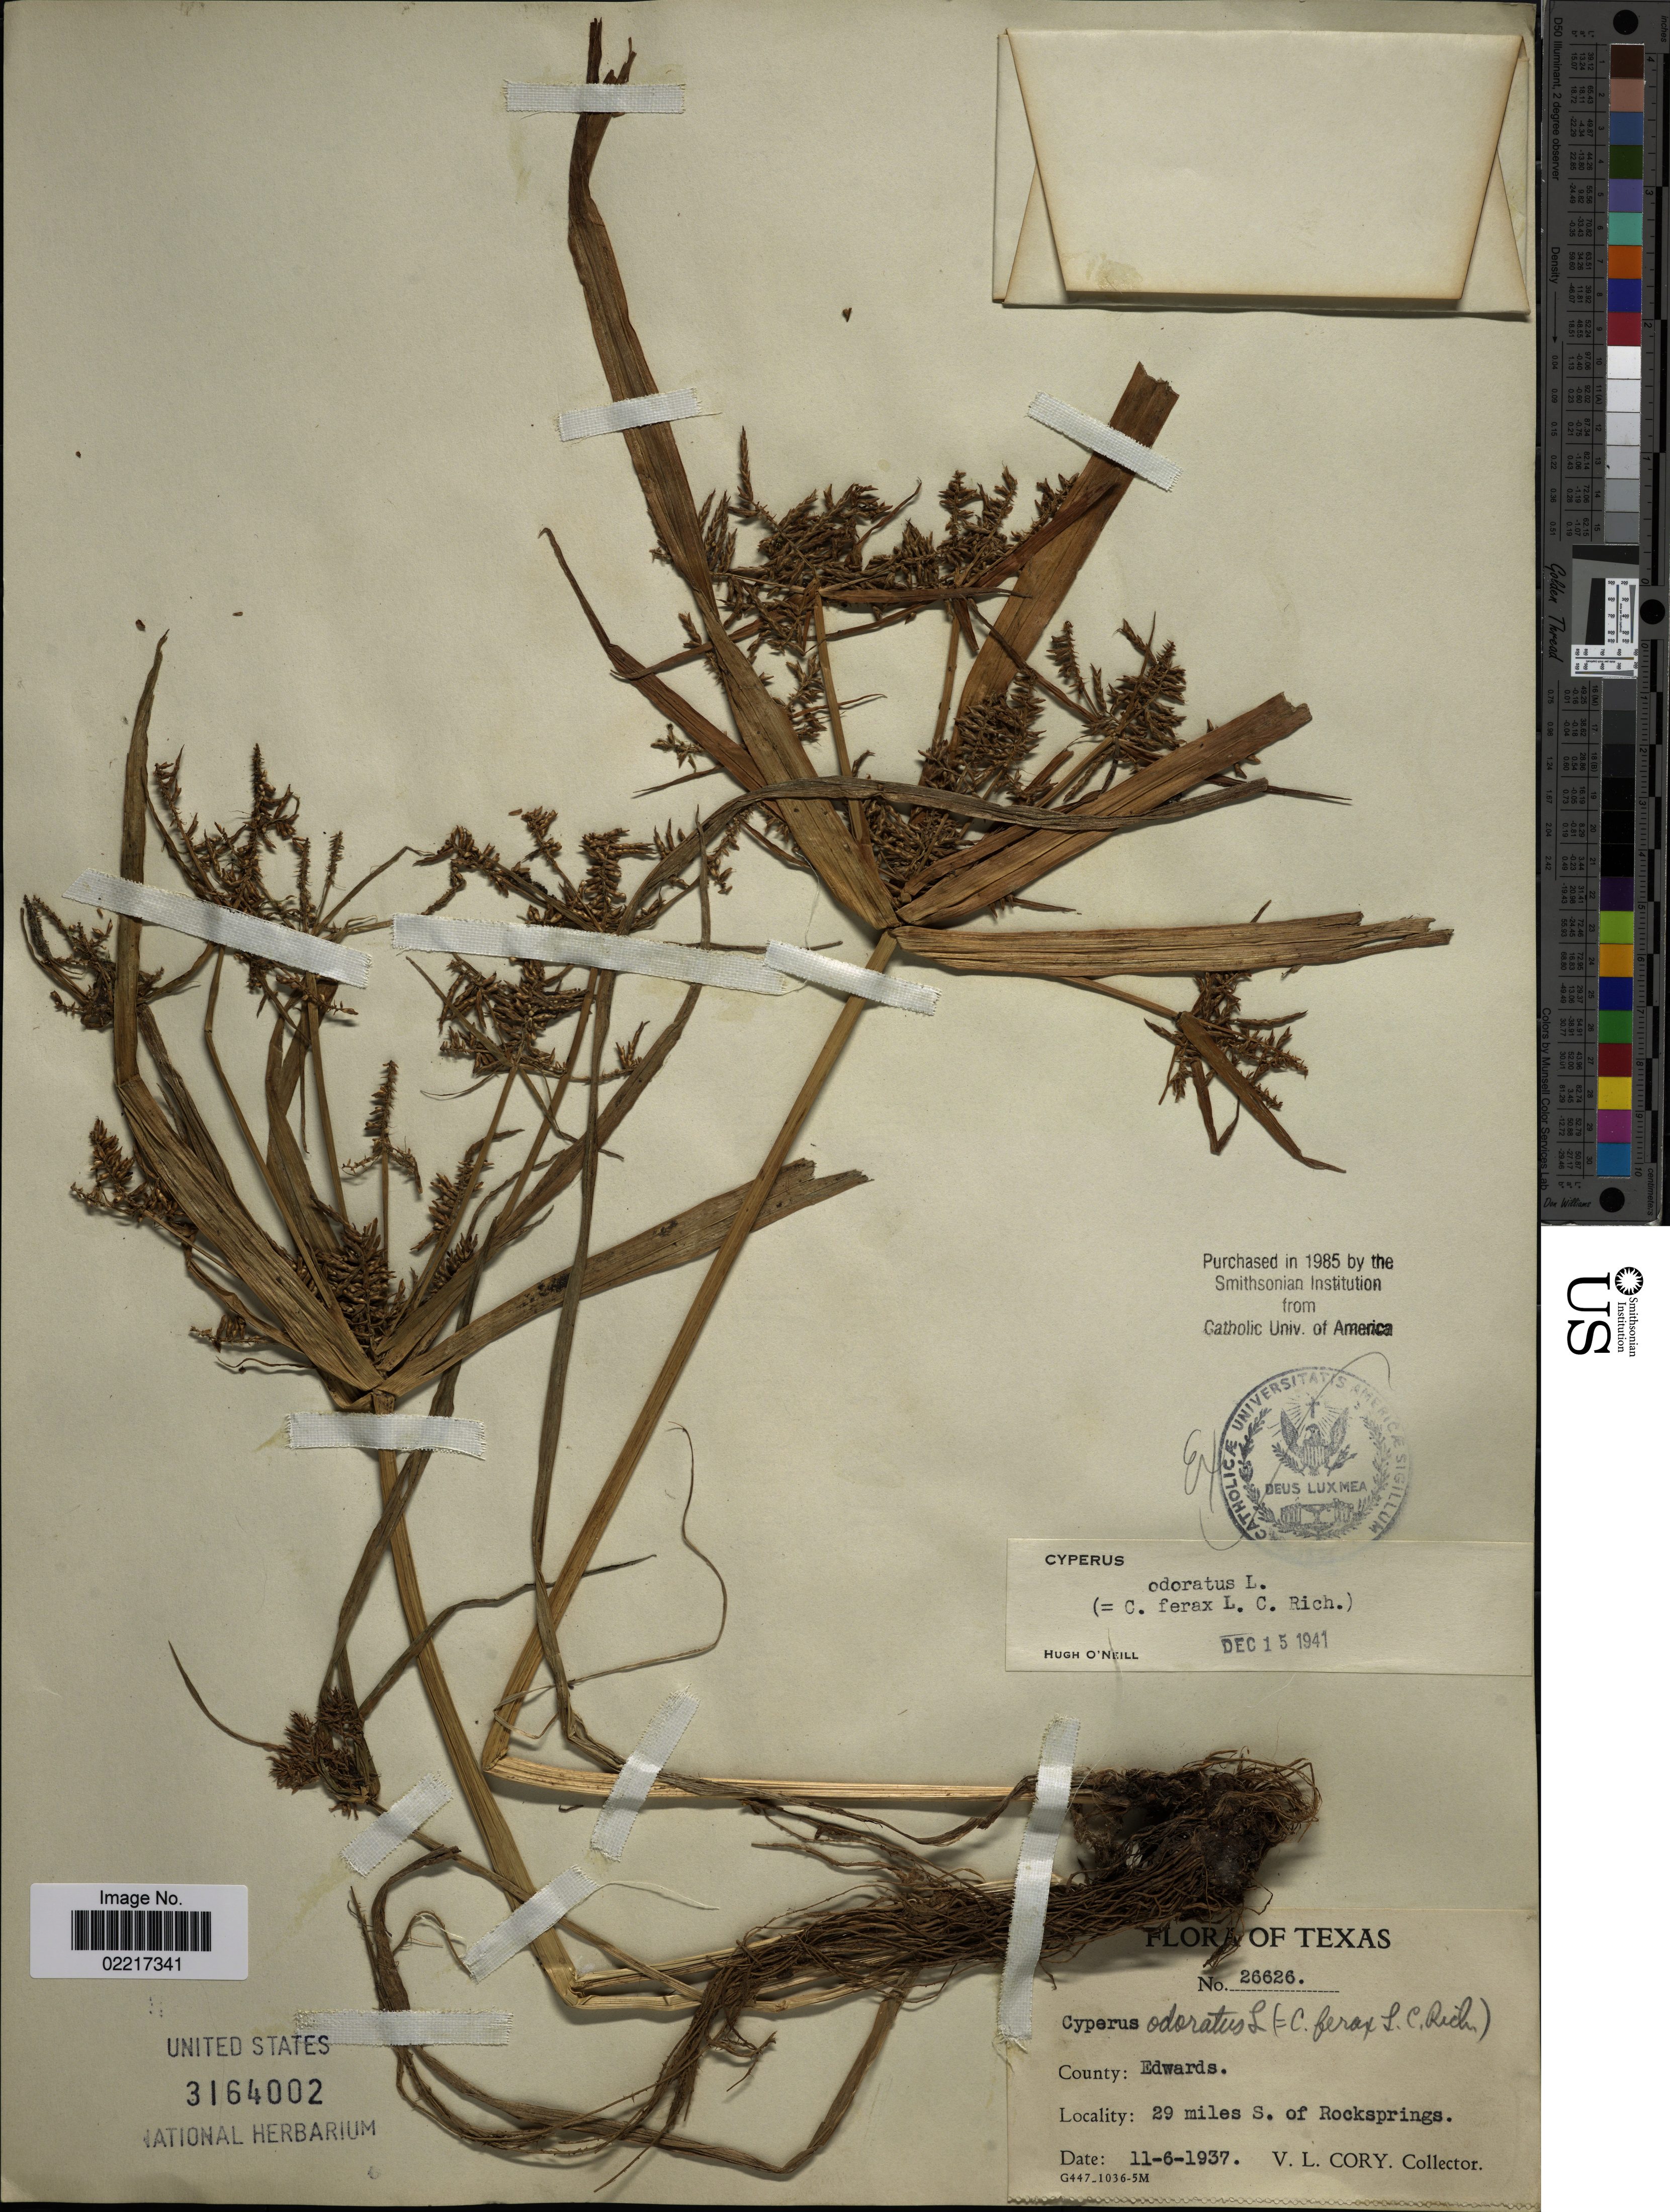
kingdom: Plantae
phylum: Tracheophyta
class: Liliopsida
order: Poales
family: Cyperaceae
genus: Cyperus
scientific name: Cyperus odoratus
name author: L.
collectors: V. Cory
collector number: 26626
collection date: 1937-11-06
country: United States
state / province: Texas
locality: County Edwards, 29 miles S. of Rocksprings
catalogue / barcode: US 3164002